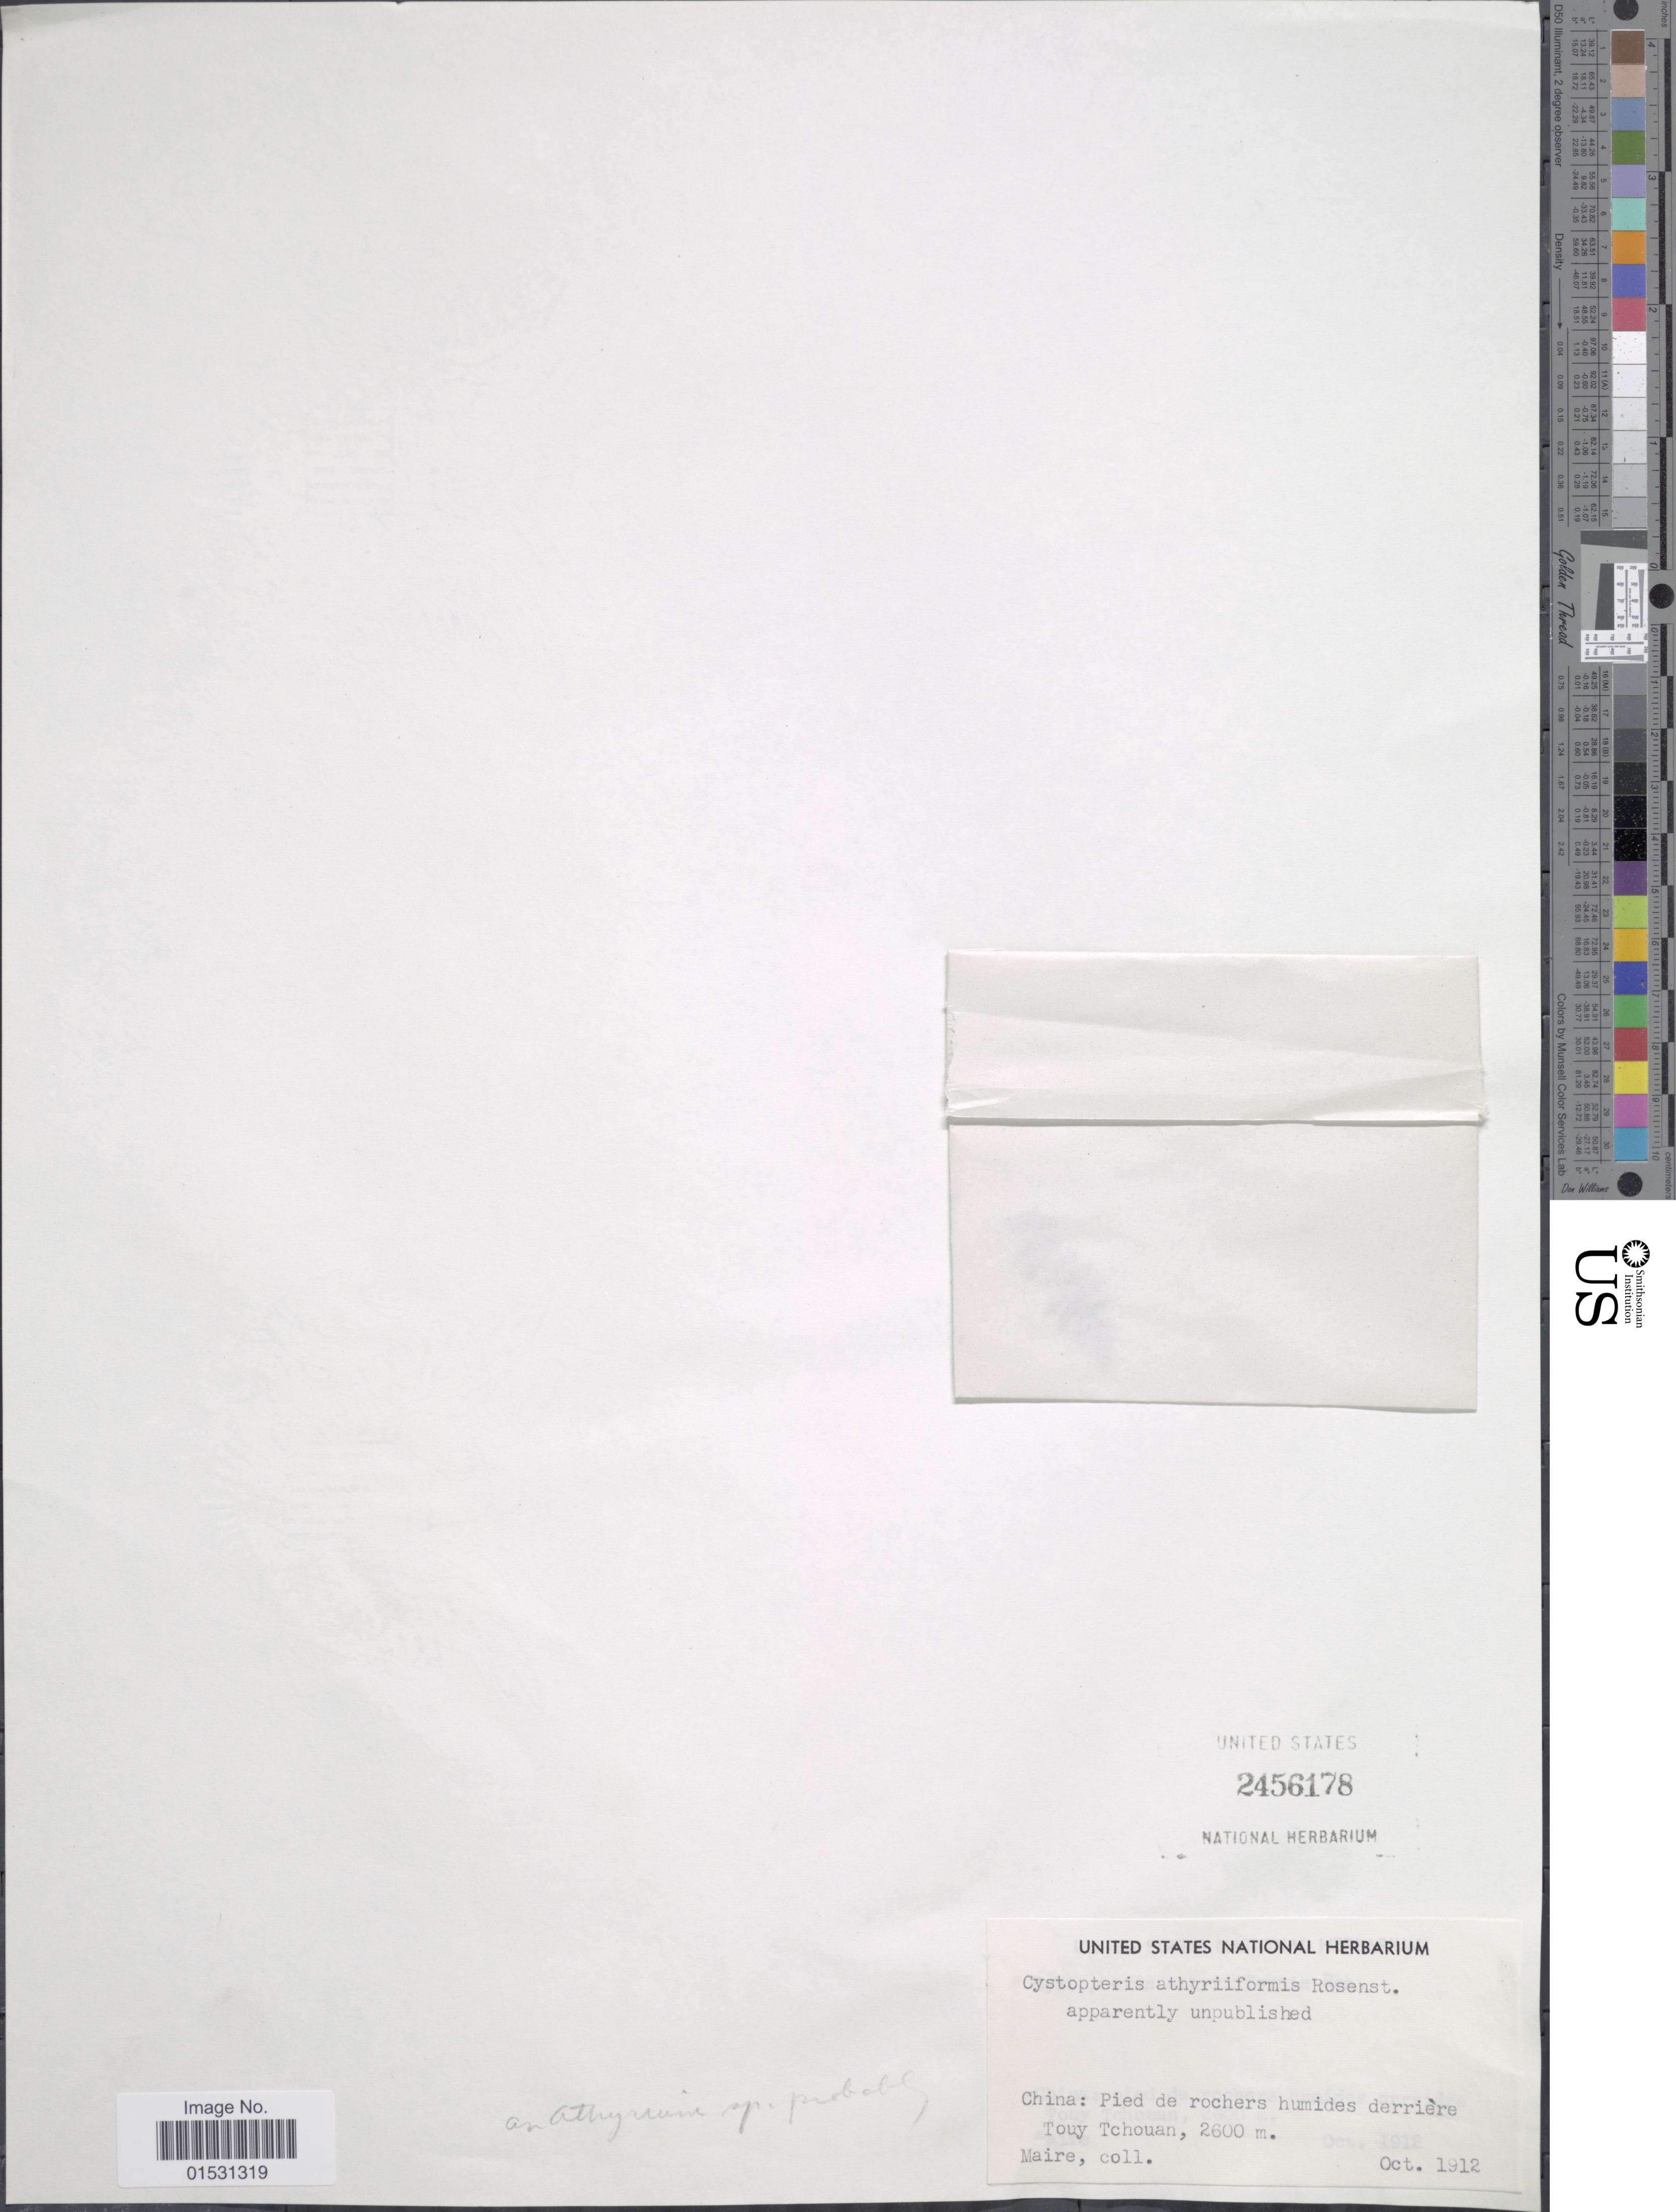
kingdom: Plantae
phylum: Tracheophyta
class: Polypodiopsida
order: Polypodiales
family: Athyriaceae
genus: Athyrium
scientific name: Athyrium sp.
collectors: Maire, --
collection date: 1912-10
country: China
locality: Pied de rochers humides derriere Touy Tchouan.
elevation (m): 2600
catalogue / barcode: US 2456178